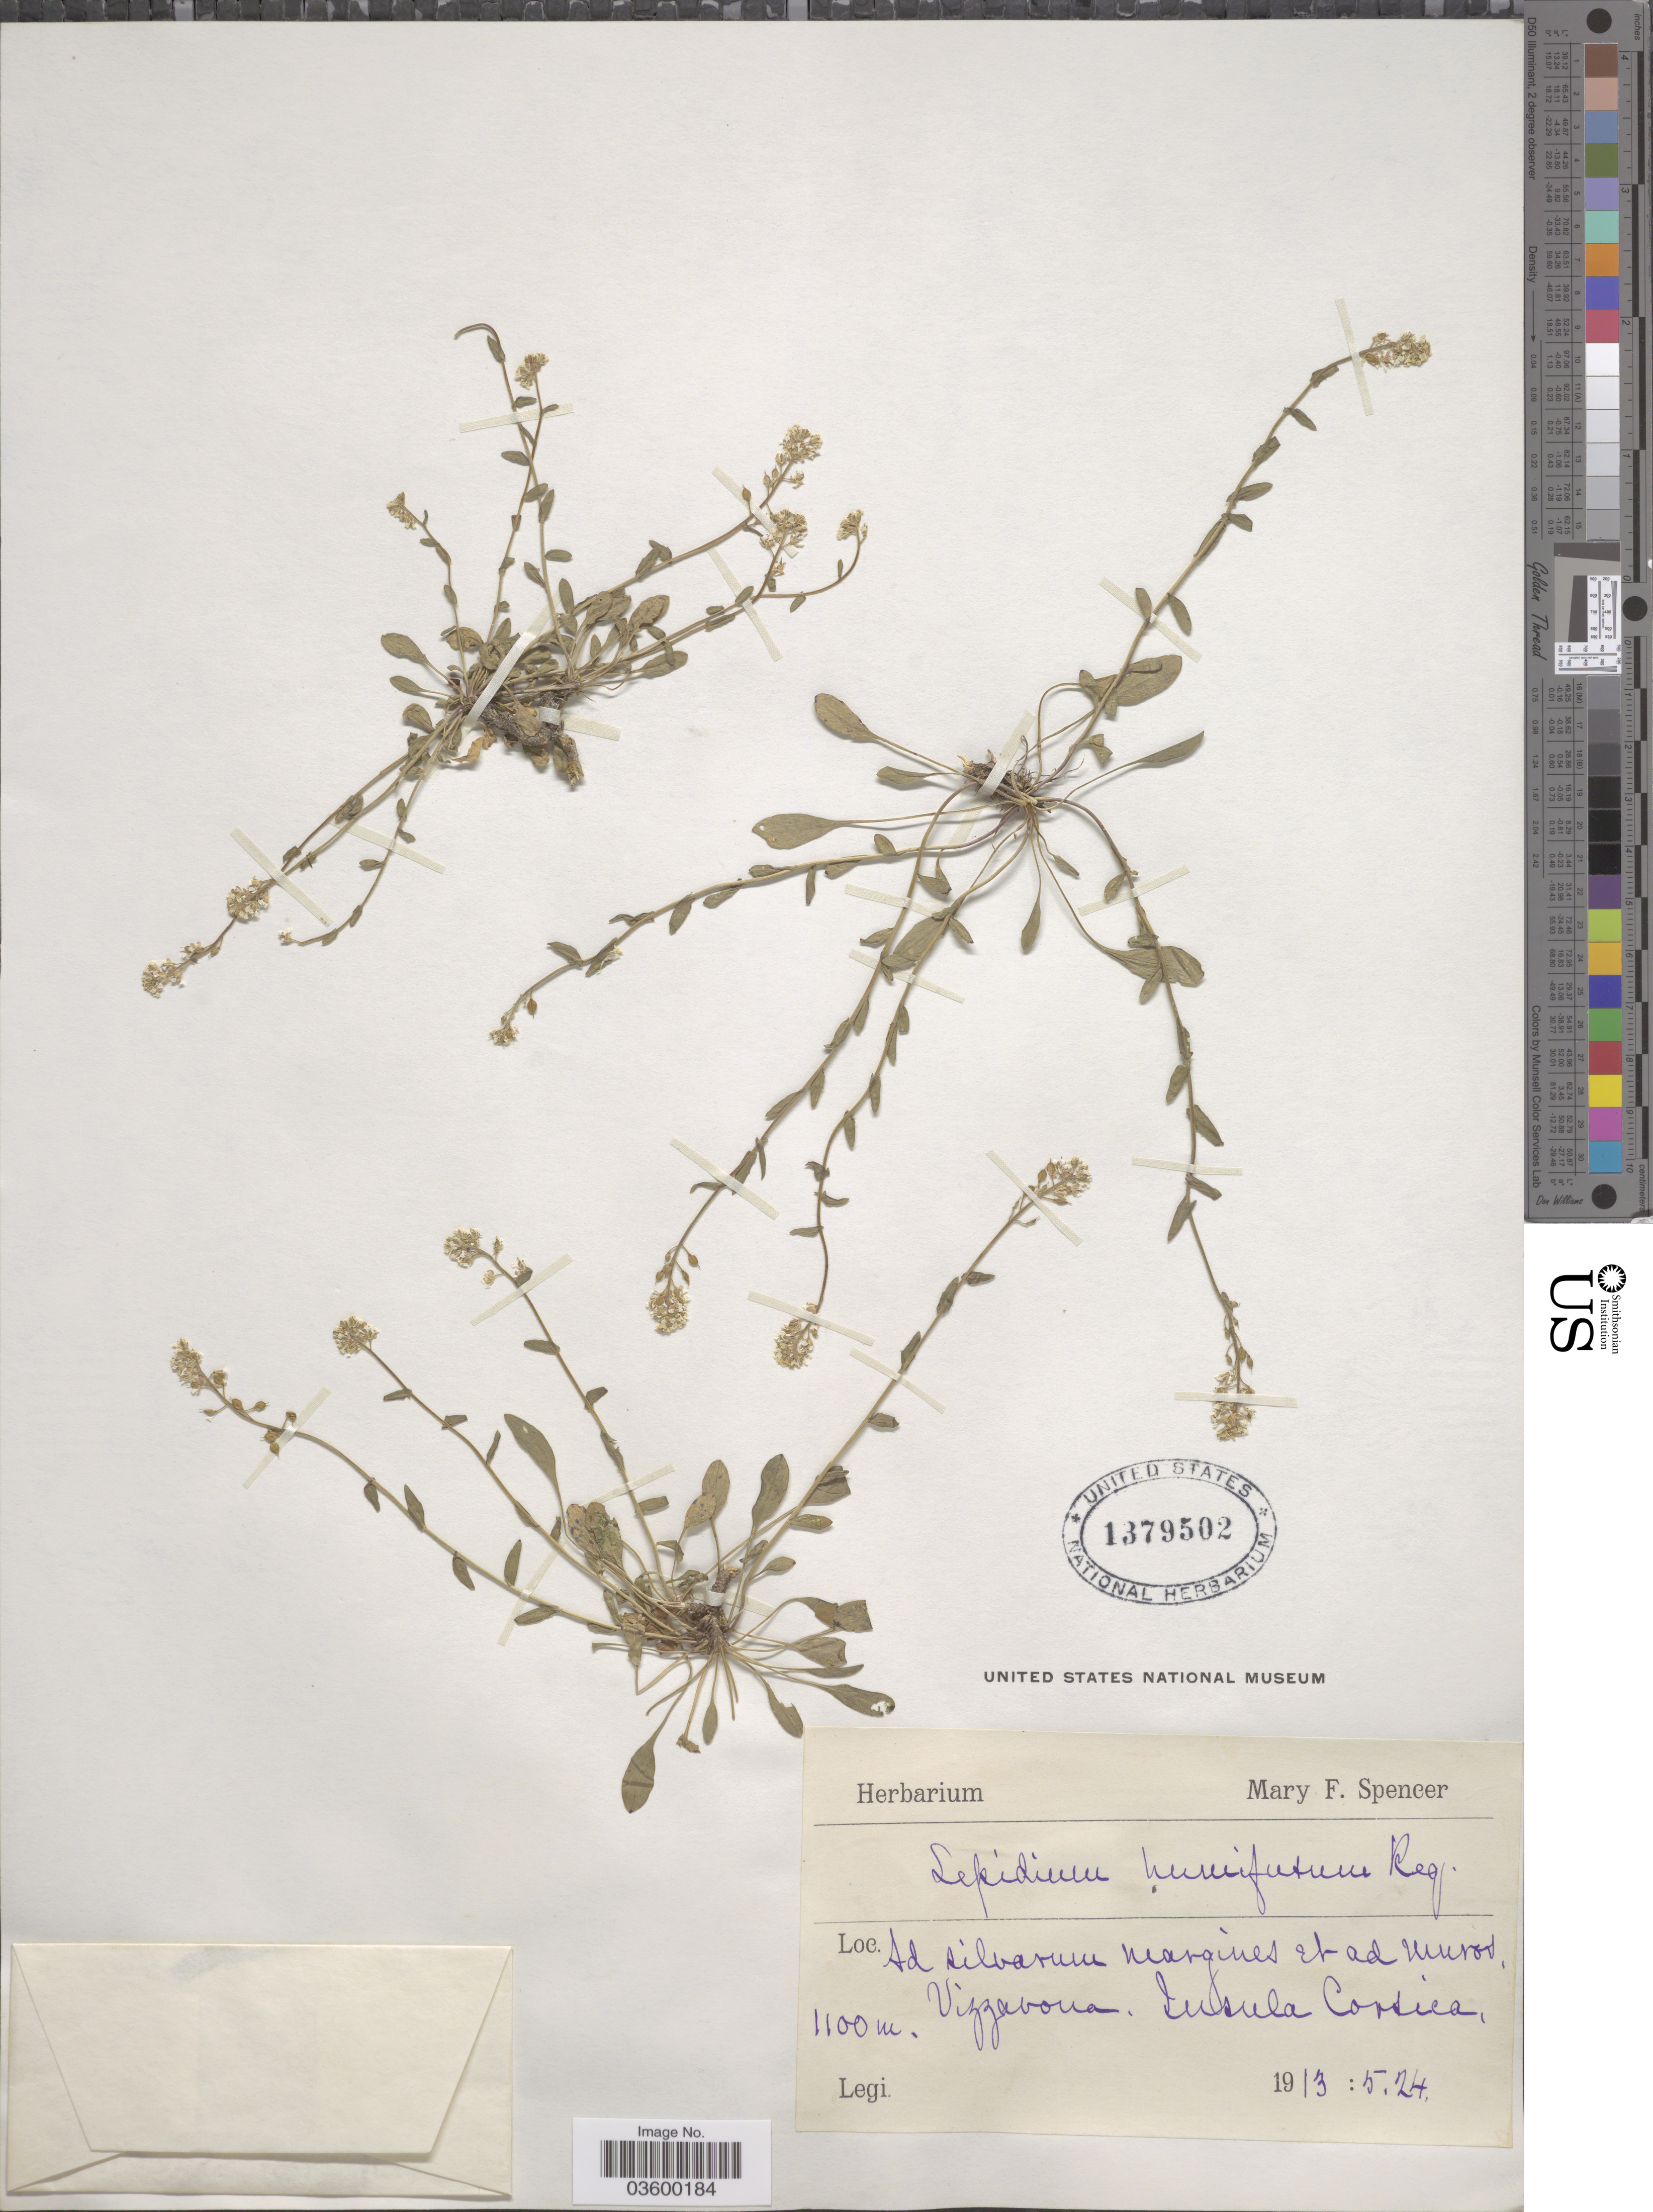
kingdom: Plantae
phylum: Tracheophyta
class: Magnoliopsida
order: Brassicales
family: Brassicaceae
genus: Lepidium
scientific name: Lepidium humifusum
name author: Req.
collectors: ex herb. Spencer, Mary Fiske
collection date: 1913-05-24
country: France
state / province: Corsica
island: Corse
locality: Ad silvarum margines et ad murov. [interpreted] Vizzavoua. Insula Corsica.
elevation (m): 1100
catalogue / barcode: US 1379502